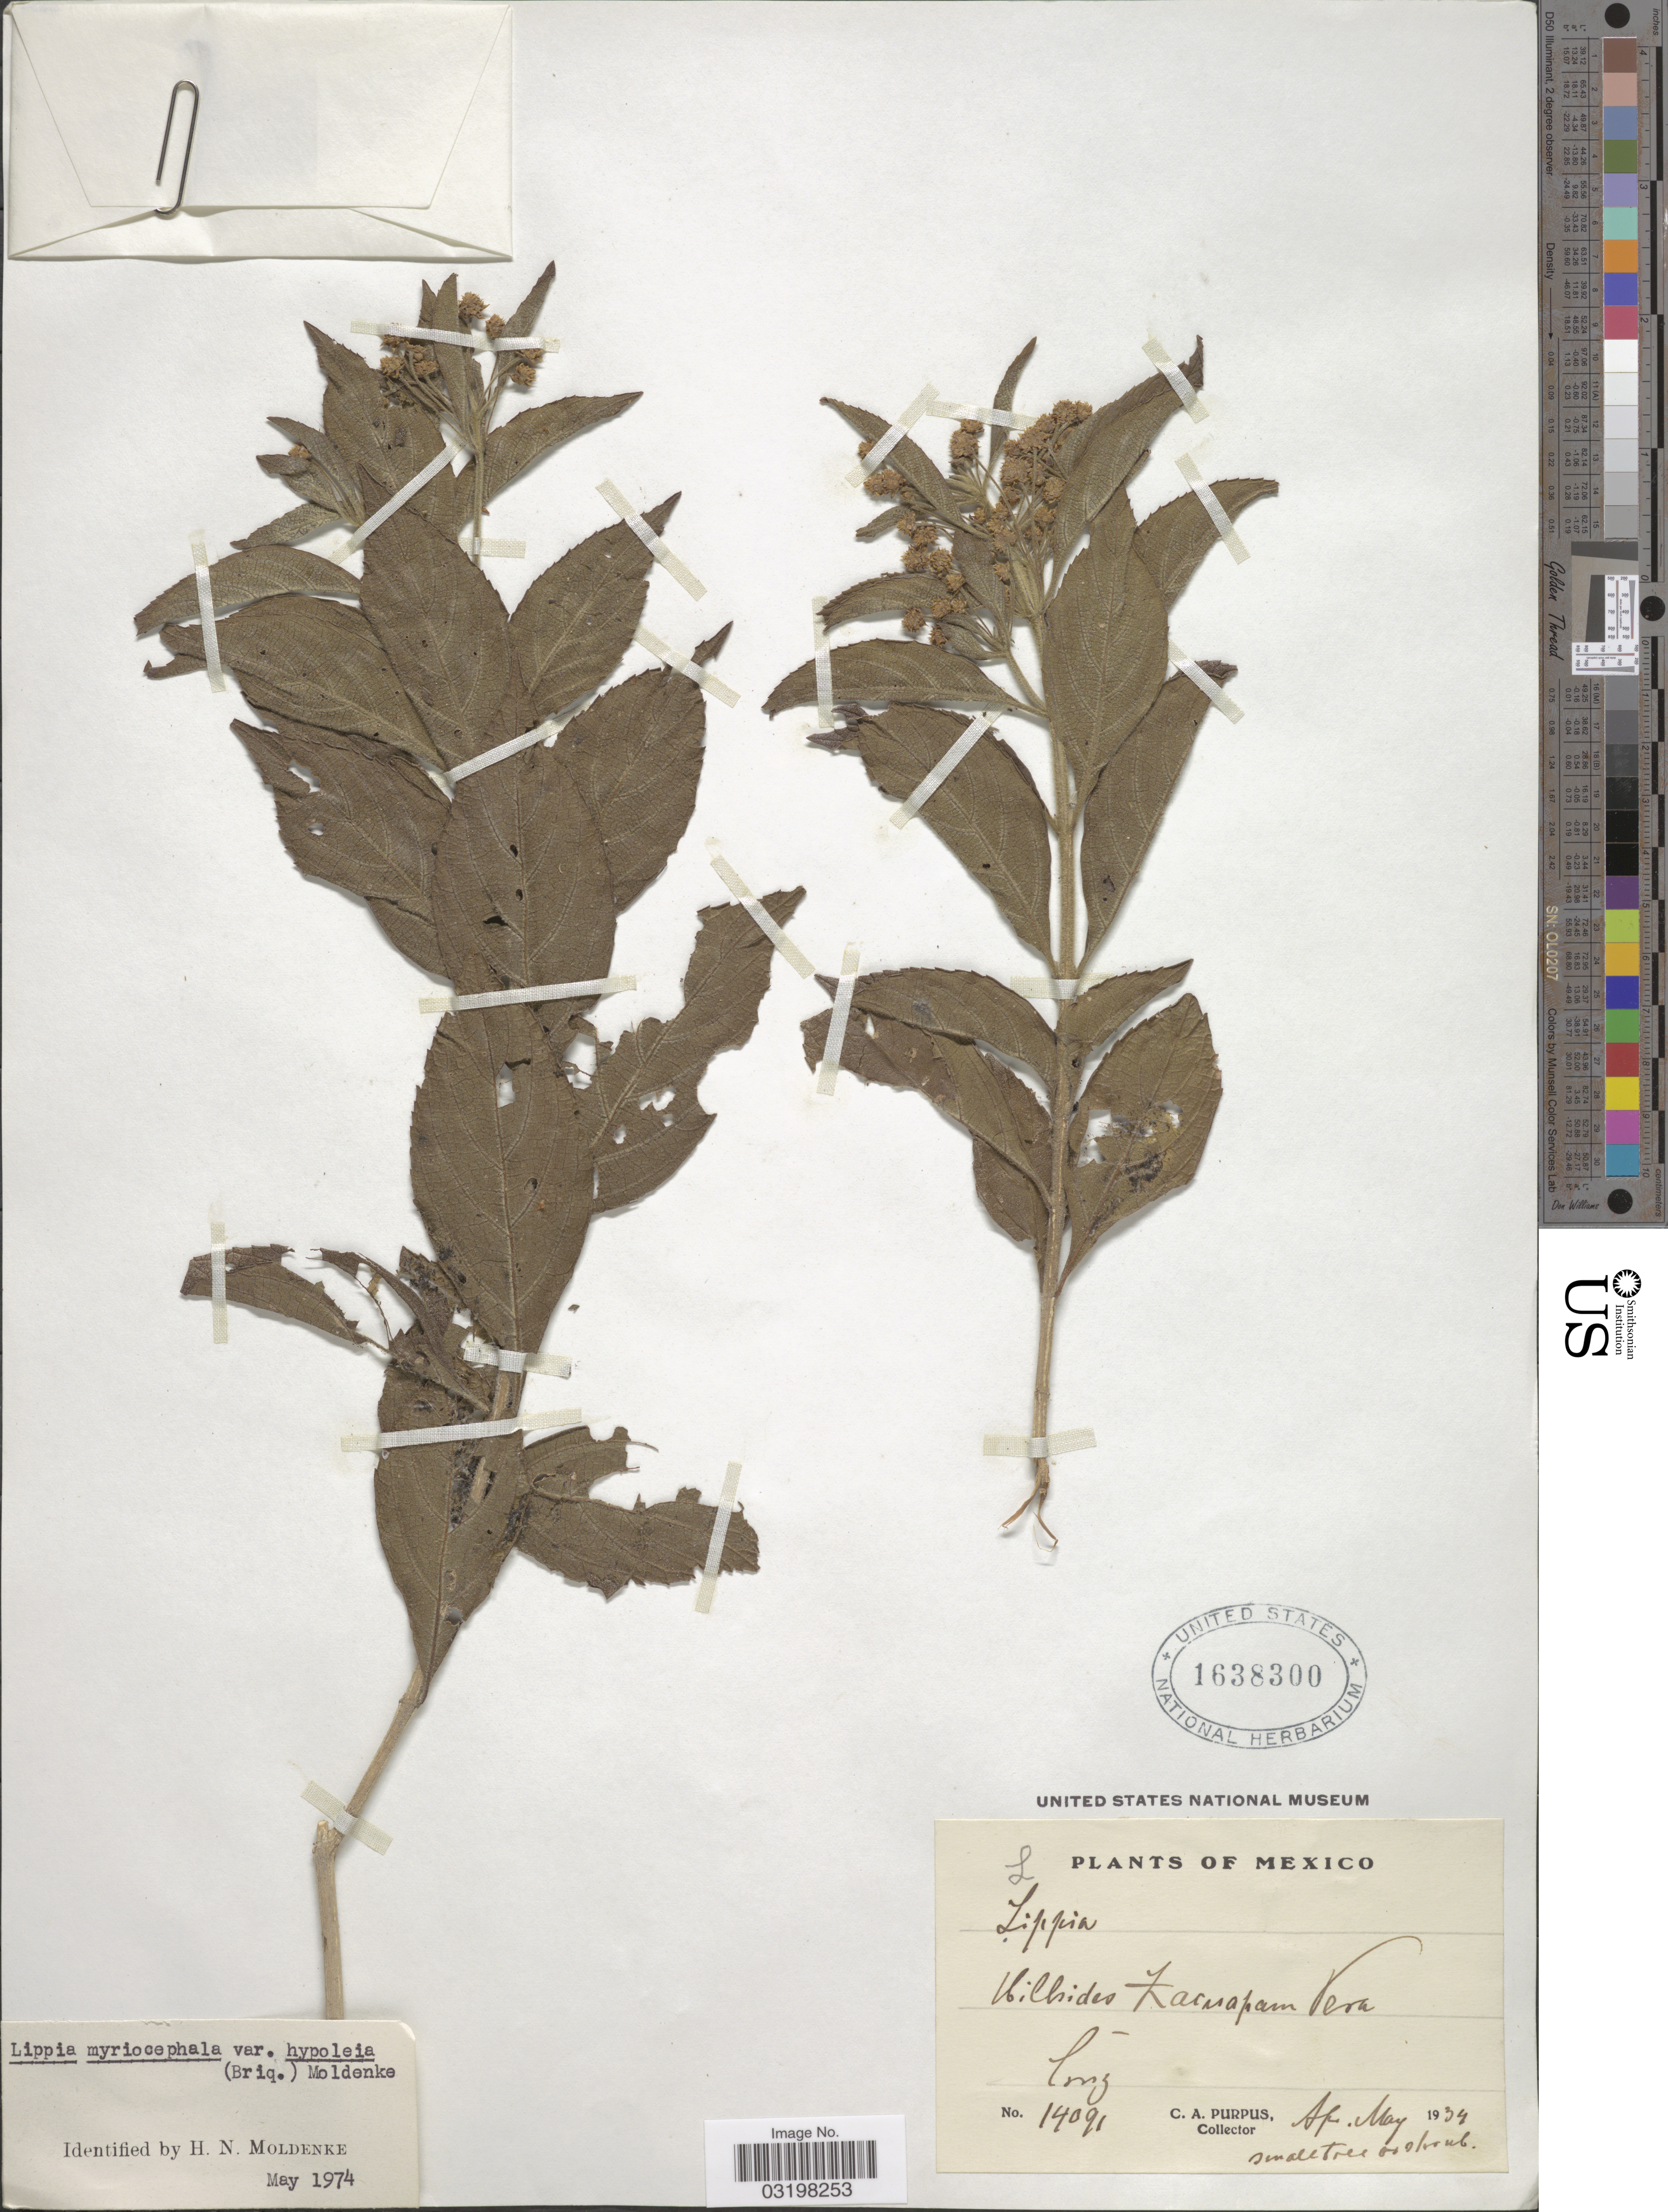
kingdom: Plantae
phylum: Tracheophyta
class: Magnoliopsida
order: Lamiales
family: Verbenaceae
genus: Lippia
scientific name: Lippia myriocephala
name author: Schltdl. & Cham.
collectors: C. A. Purpus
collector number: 14091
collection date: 1934-04/1934-05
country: Mexico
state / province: Veracruz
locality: Hillsides Zacuapan Vera Cruz.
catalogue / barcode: US 1638300